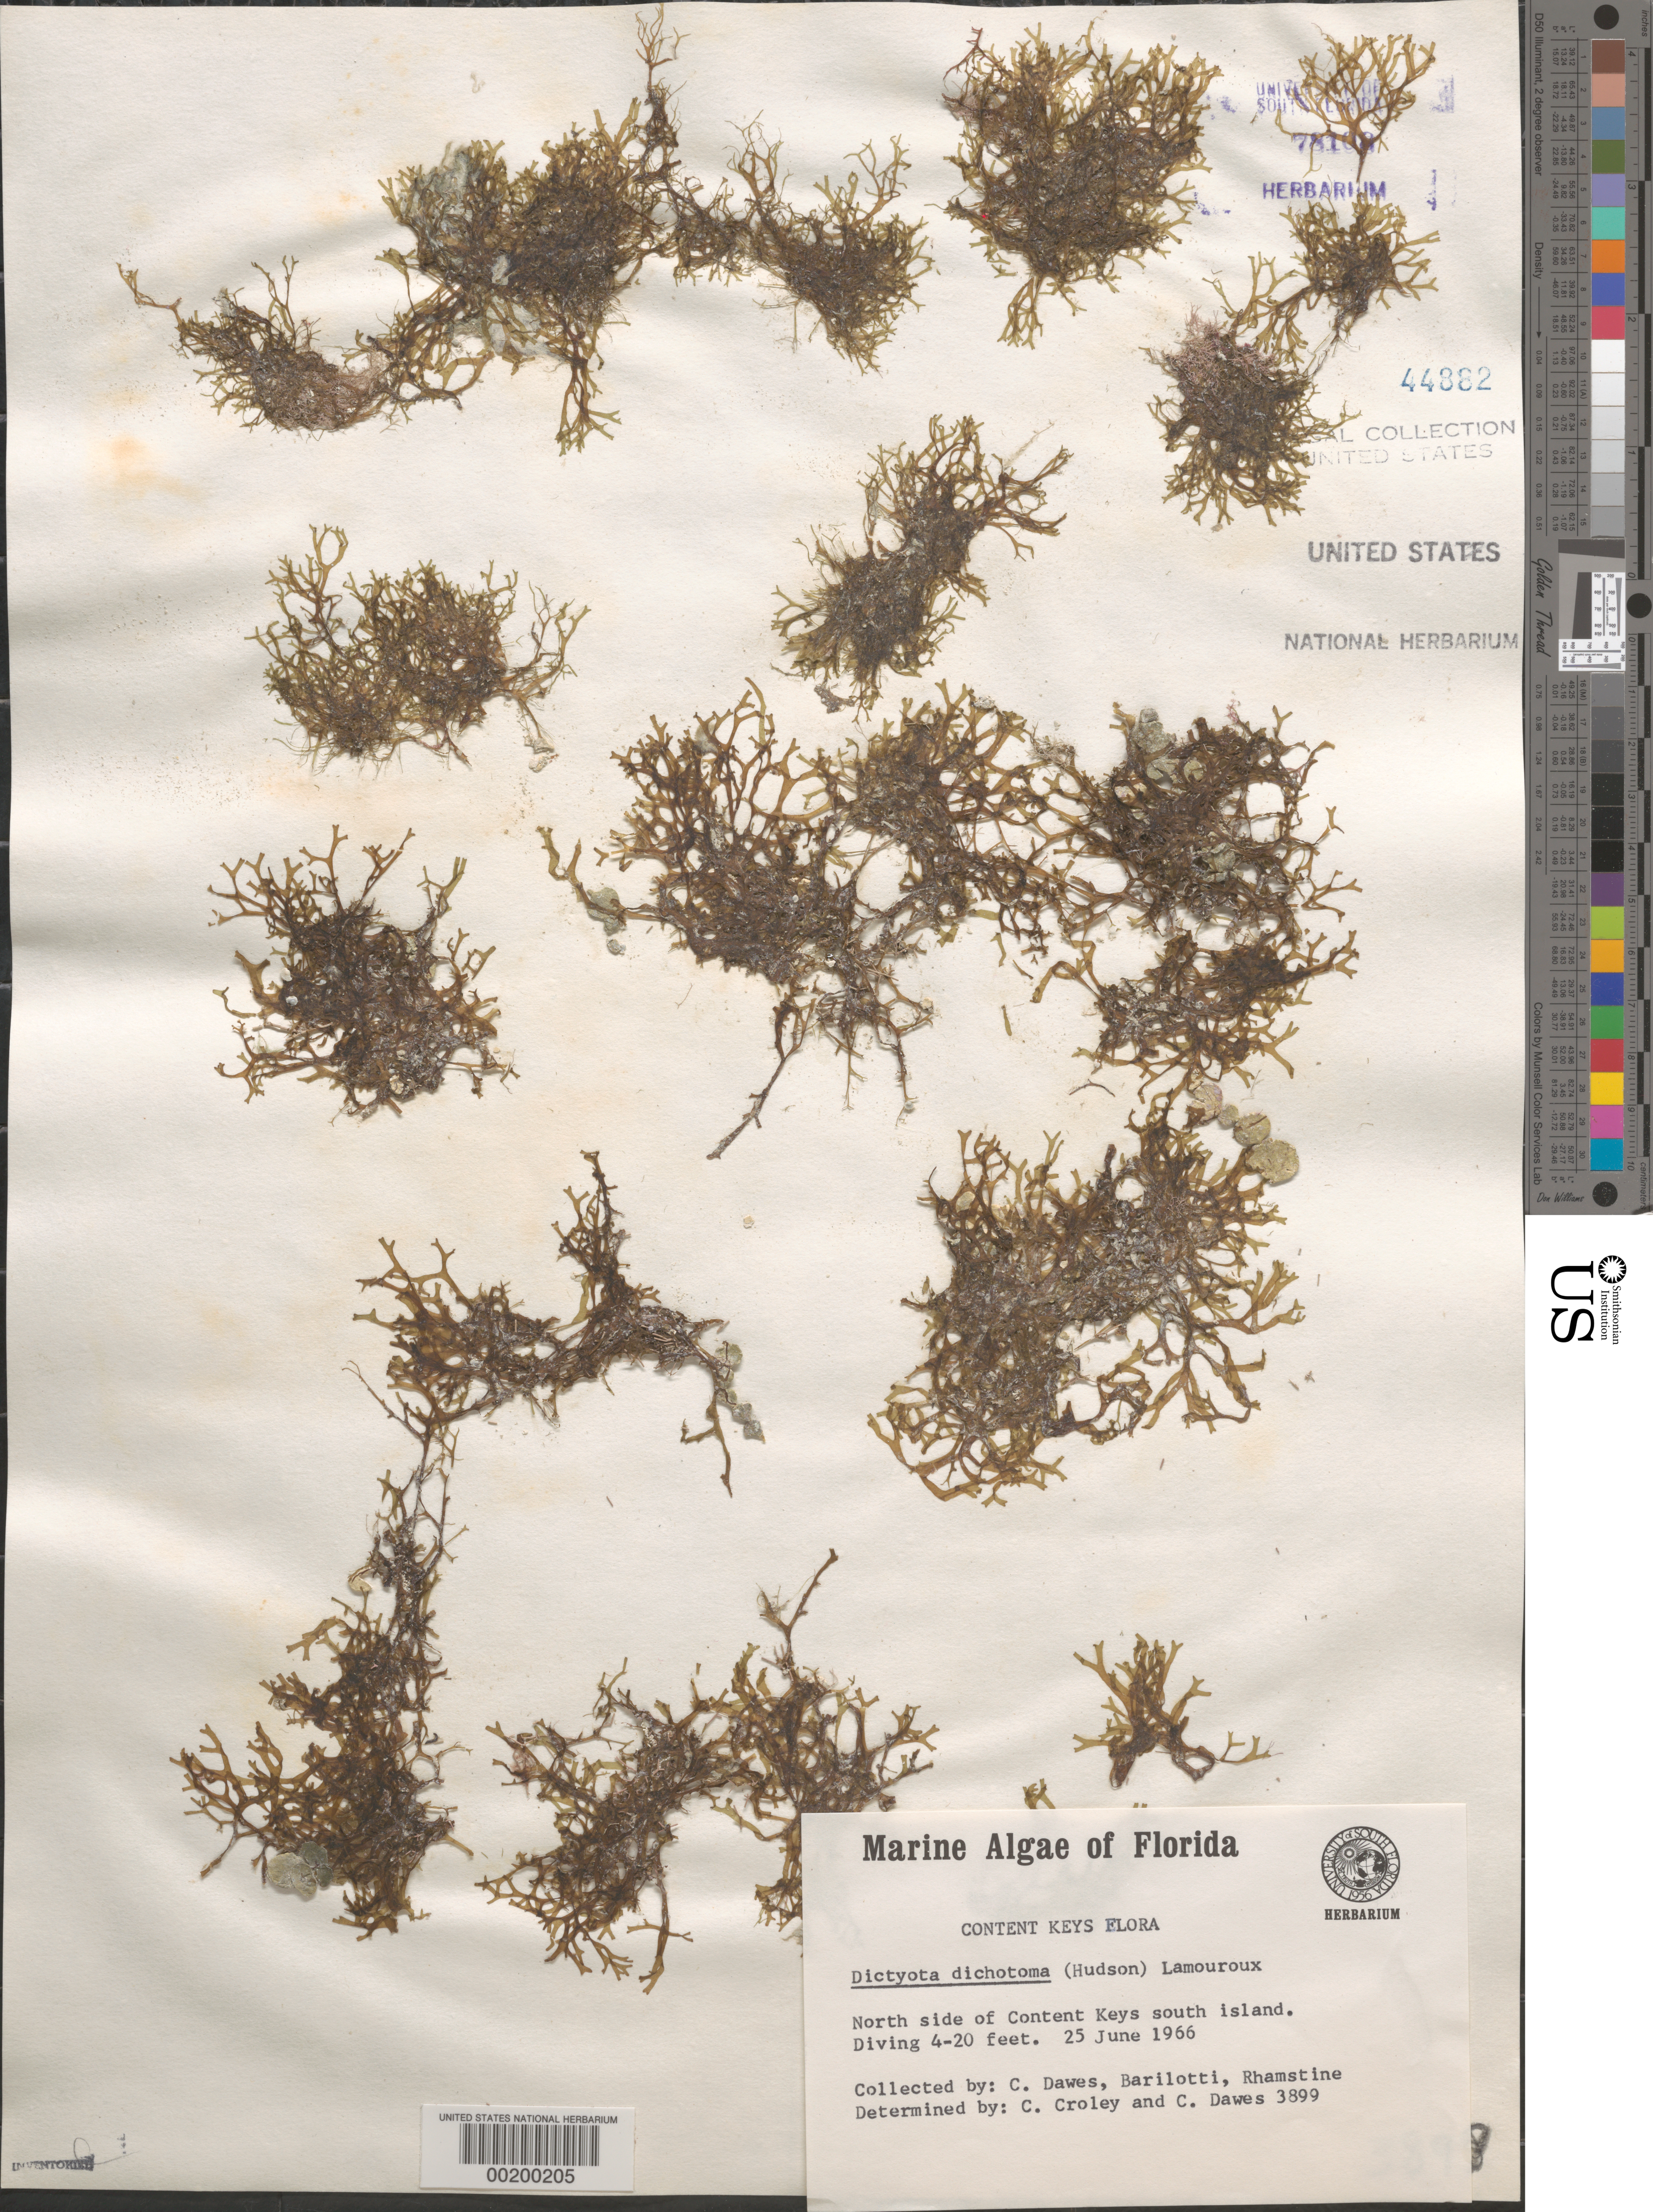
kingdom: Chromista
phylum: Ochrophyta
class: Phaeophyceae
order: Dictyotales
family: Dictyotaceae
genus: Dictyota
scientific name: Dictyota dichotoma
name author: (Huds.) J.V.Lamouroux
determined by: Croley, F. C.; Dawes, C. J.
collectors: C. Dawes, D. C. Barilotti & E. Rhamstine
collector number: Cjd 3899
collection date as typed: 25 Jun 1966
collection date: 1966-06-25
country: United States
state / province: Florida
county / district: Monroe County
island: Content Keys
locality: South island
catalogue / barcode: US 44882